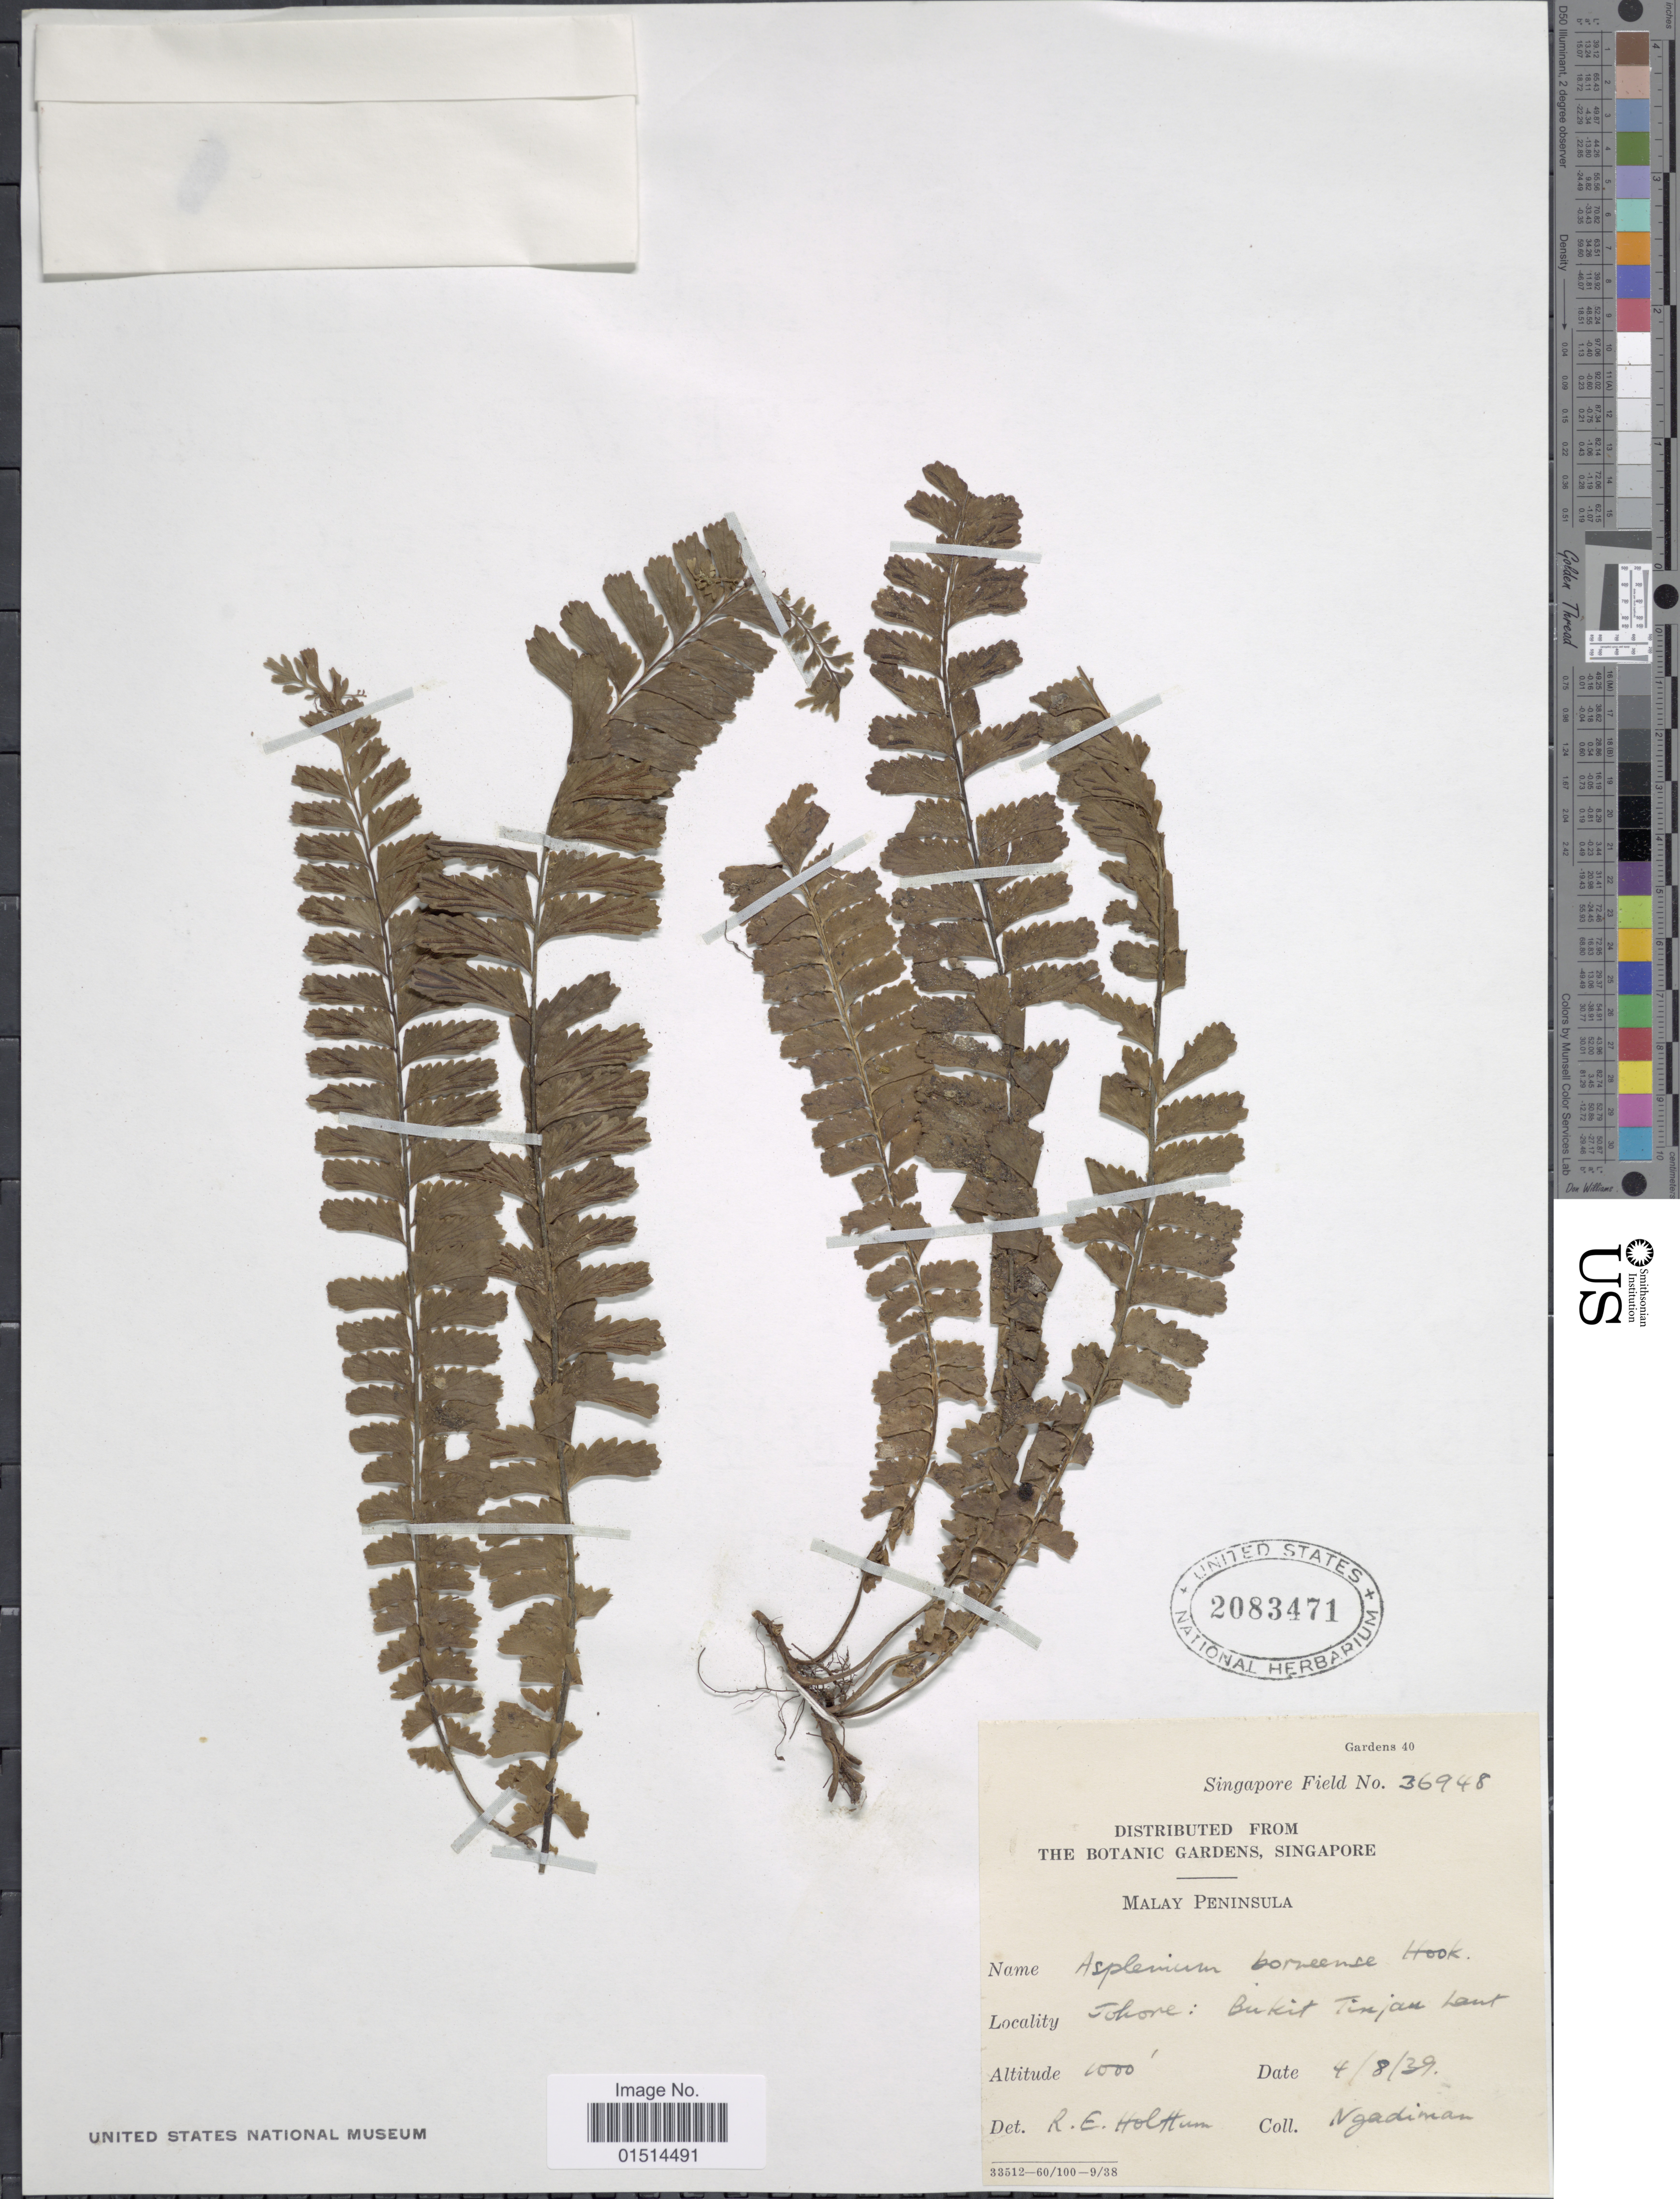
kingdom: Plantae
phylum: Tracheophyta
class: Polypodiopsida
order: Polypodiales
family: Aspleniaceae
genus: Asplenium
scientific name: Asplenium borneense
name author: Hook.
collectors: Ngadiman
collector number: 36948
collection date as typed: Transcribed d/m/y: 4/8/39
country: Malaysia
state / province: Johor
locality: Malay Peninsula, Johore: Bukit Tinjan laut [interpreted]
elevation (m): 305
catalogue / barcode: US 2083471